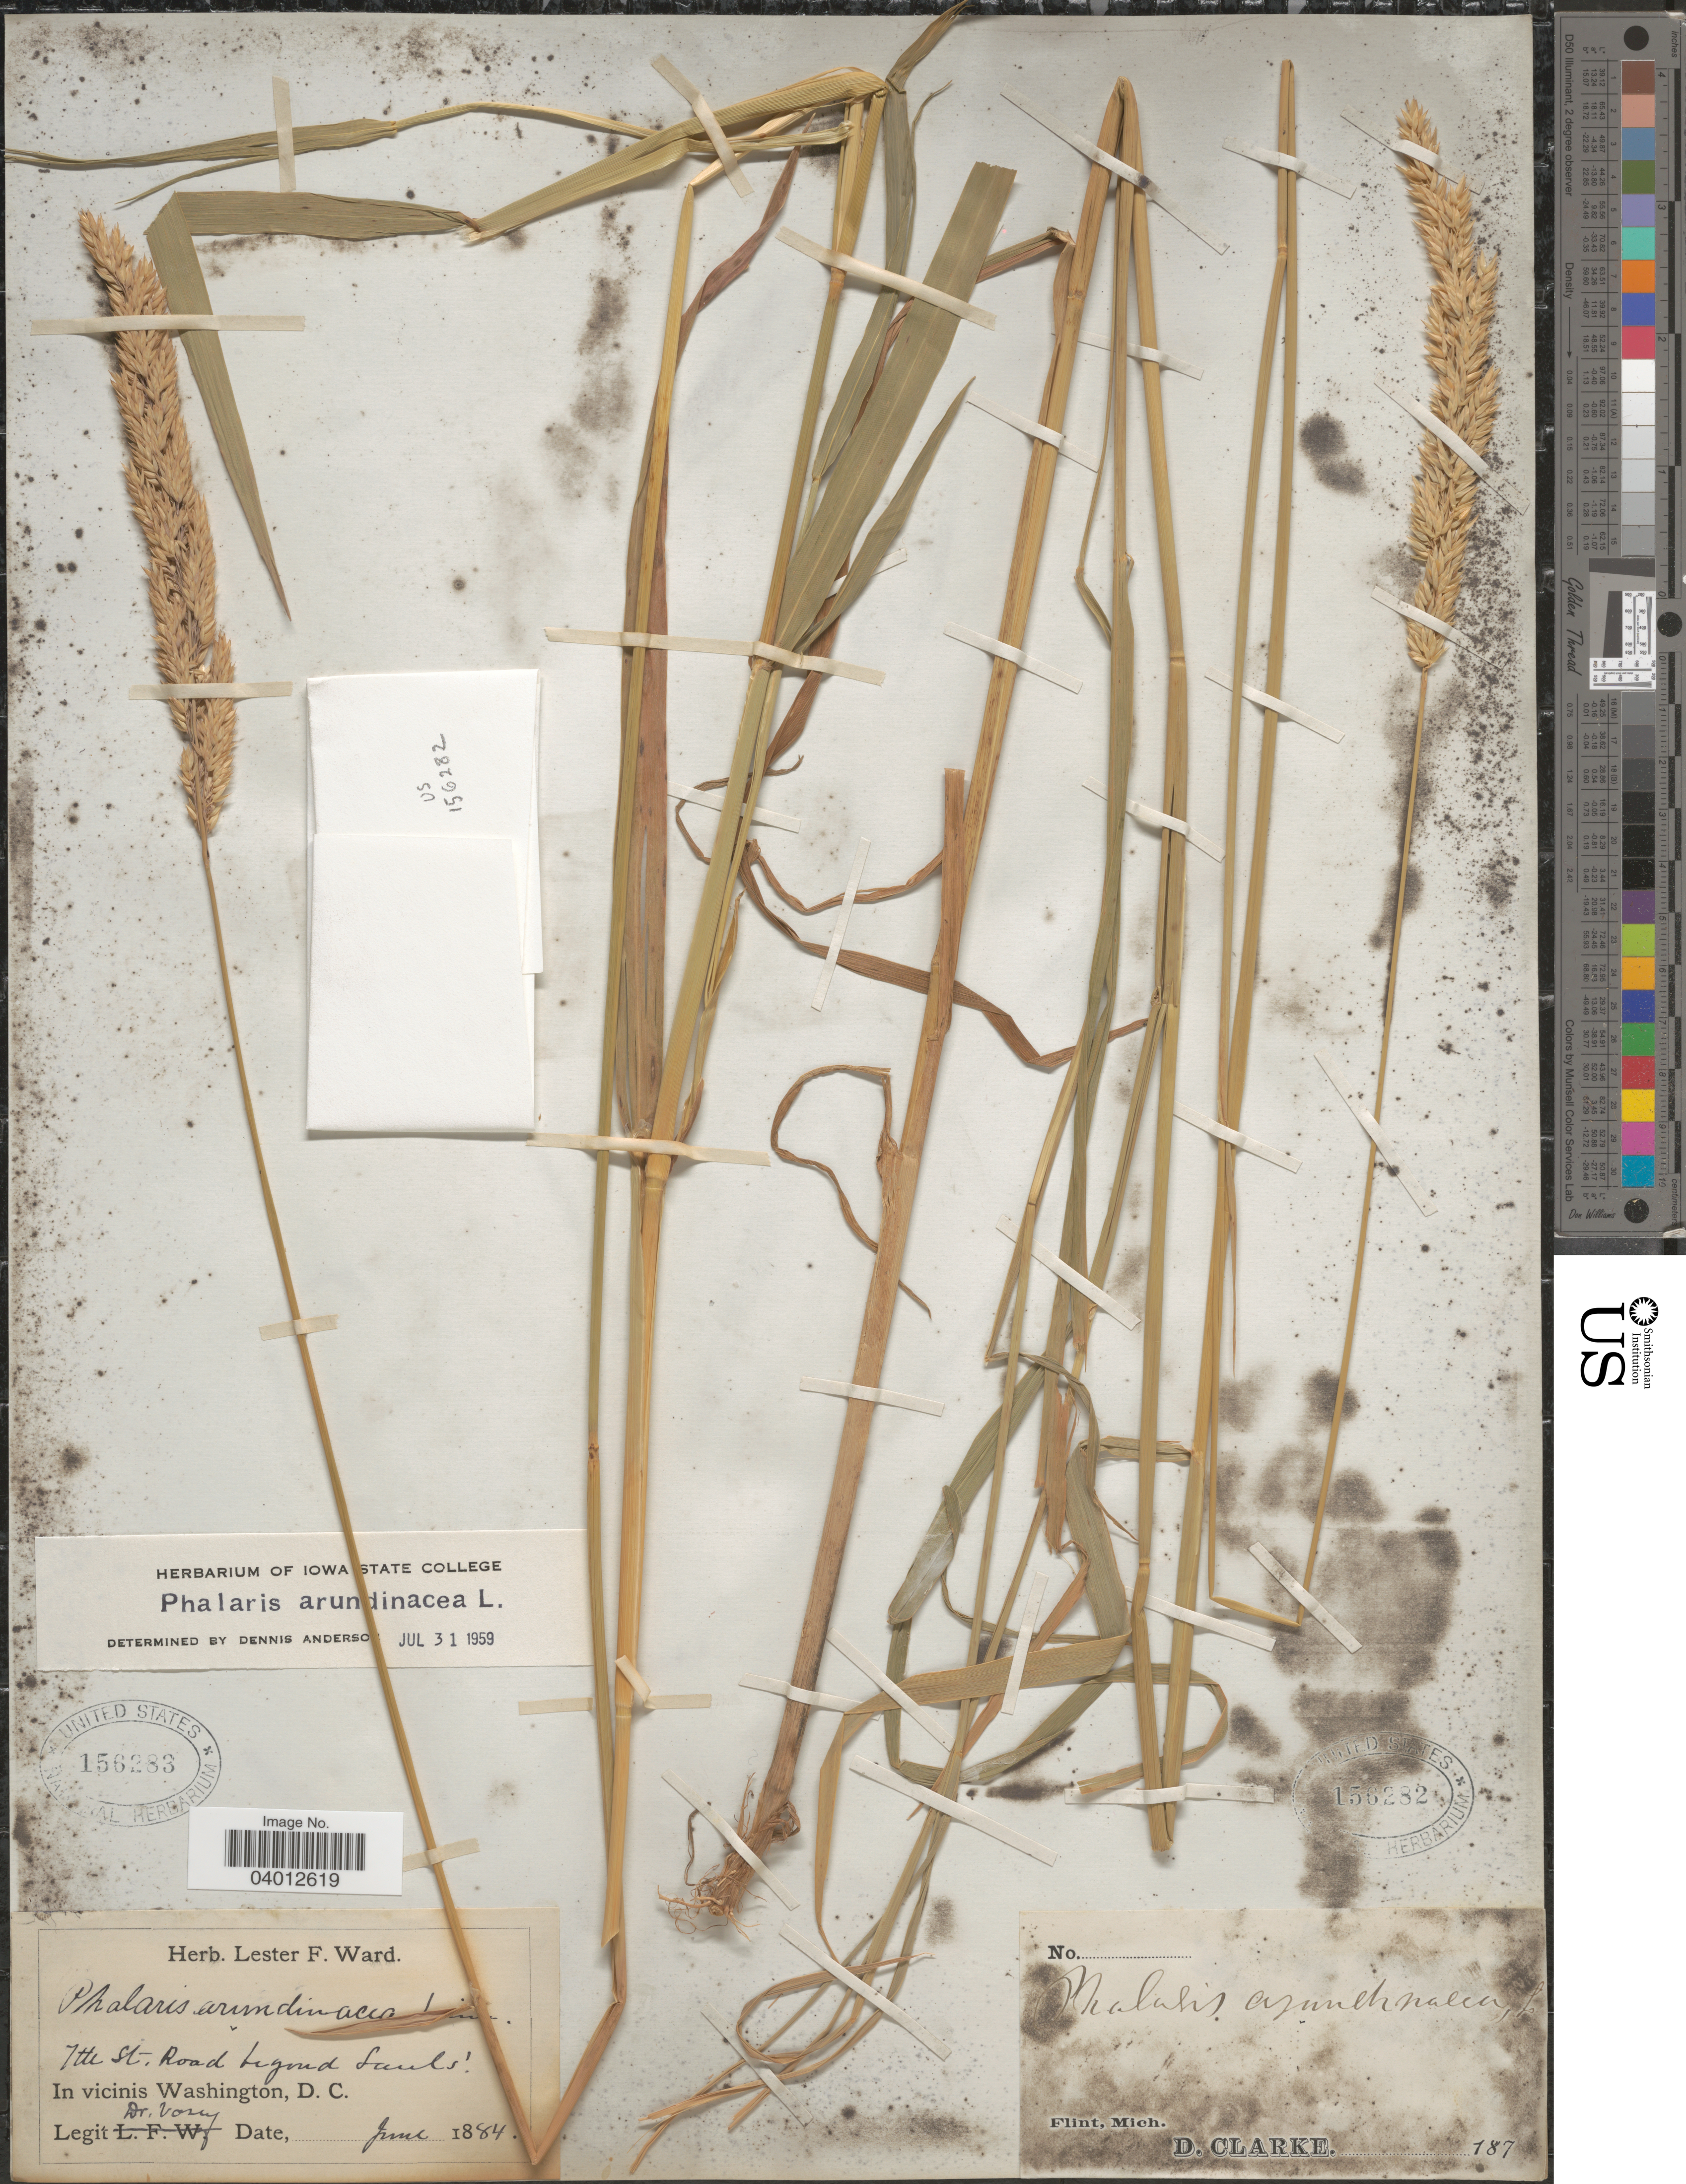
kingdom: Plantae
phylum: Tracheophyta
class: Liliopsida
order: Poales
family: Poaceae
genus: Phalaris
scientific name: Phalaris arundinacea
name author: L.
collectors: D. Clarke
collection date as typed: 187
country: United States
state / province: Michigan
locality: Flint.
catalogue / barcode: US 156282-2